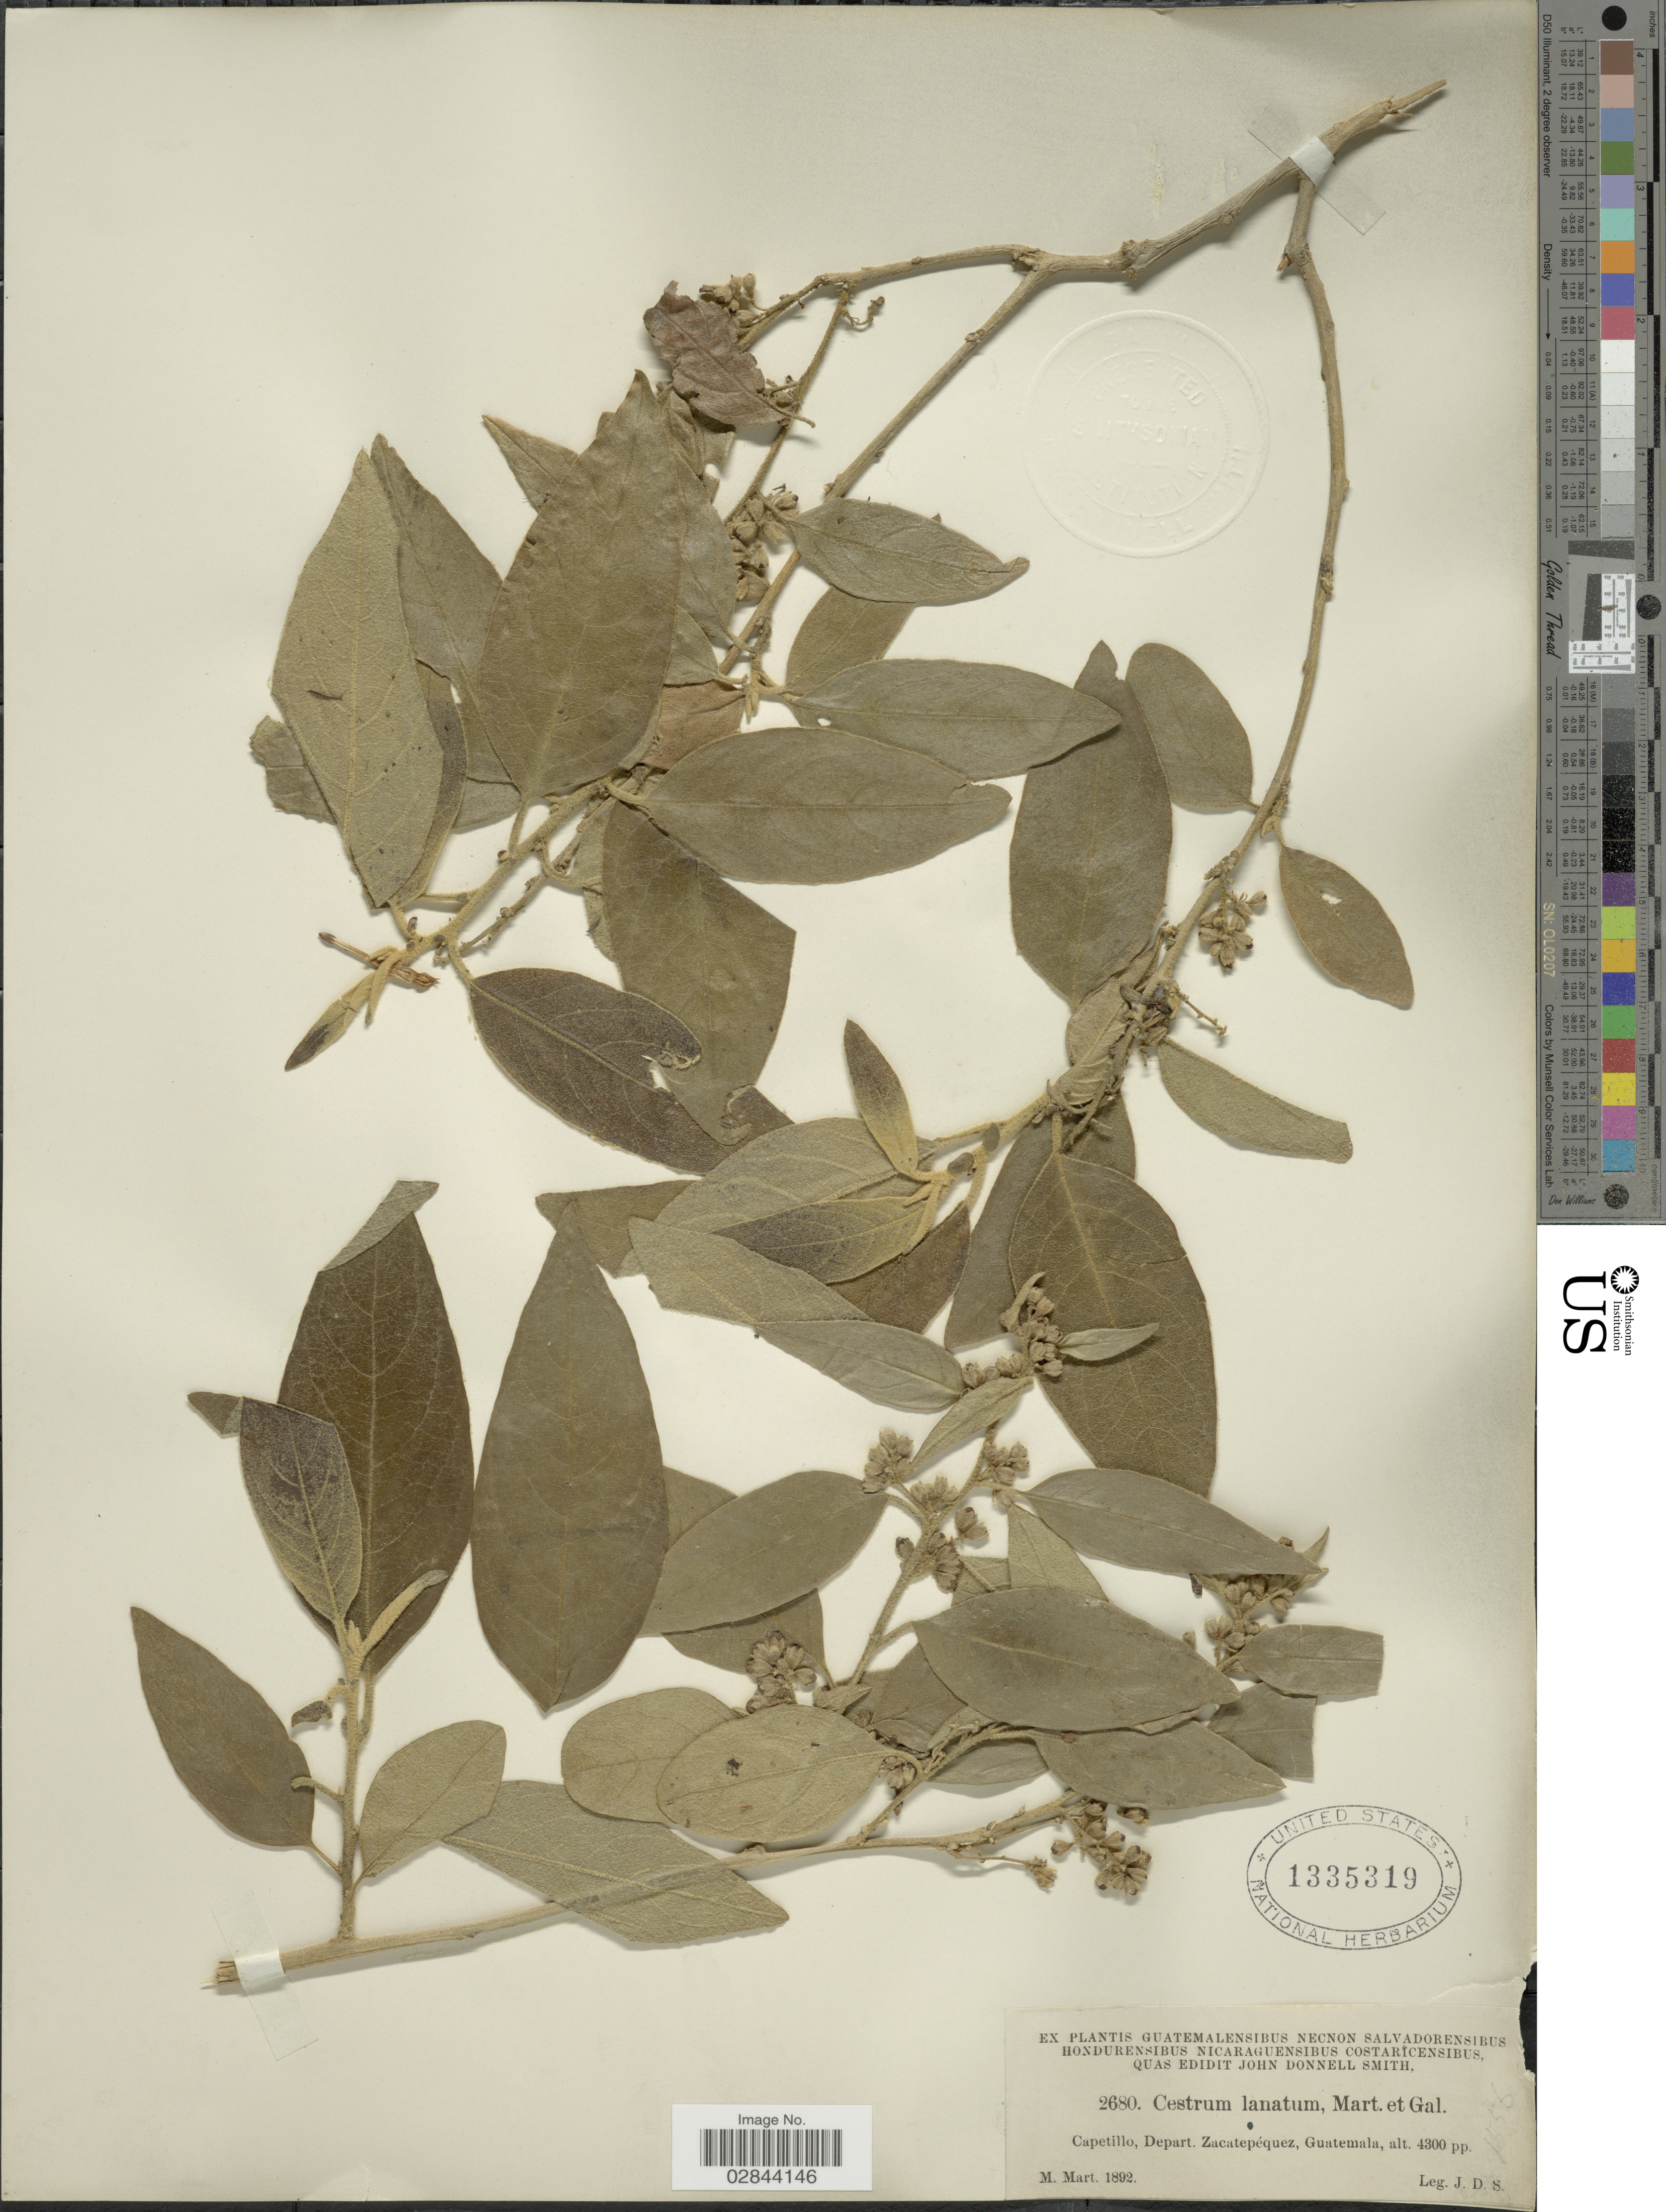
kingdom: Plantae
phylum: Tracheophyta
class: Magnoliopsida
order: Solanales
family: Solanaceae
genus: Cestrum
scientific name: Cestrum lanatum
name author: M. Martens & Galeotti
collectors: J. Donnell Smith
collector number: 2680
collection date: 1892-03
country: Guatemala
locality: Capetillo, Depart. Zacatepéquez, Guatemala.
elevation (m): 1311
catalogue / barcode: US 1335319